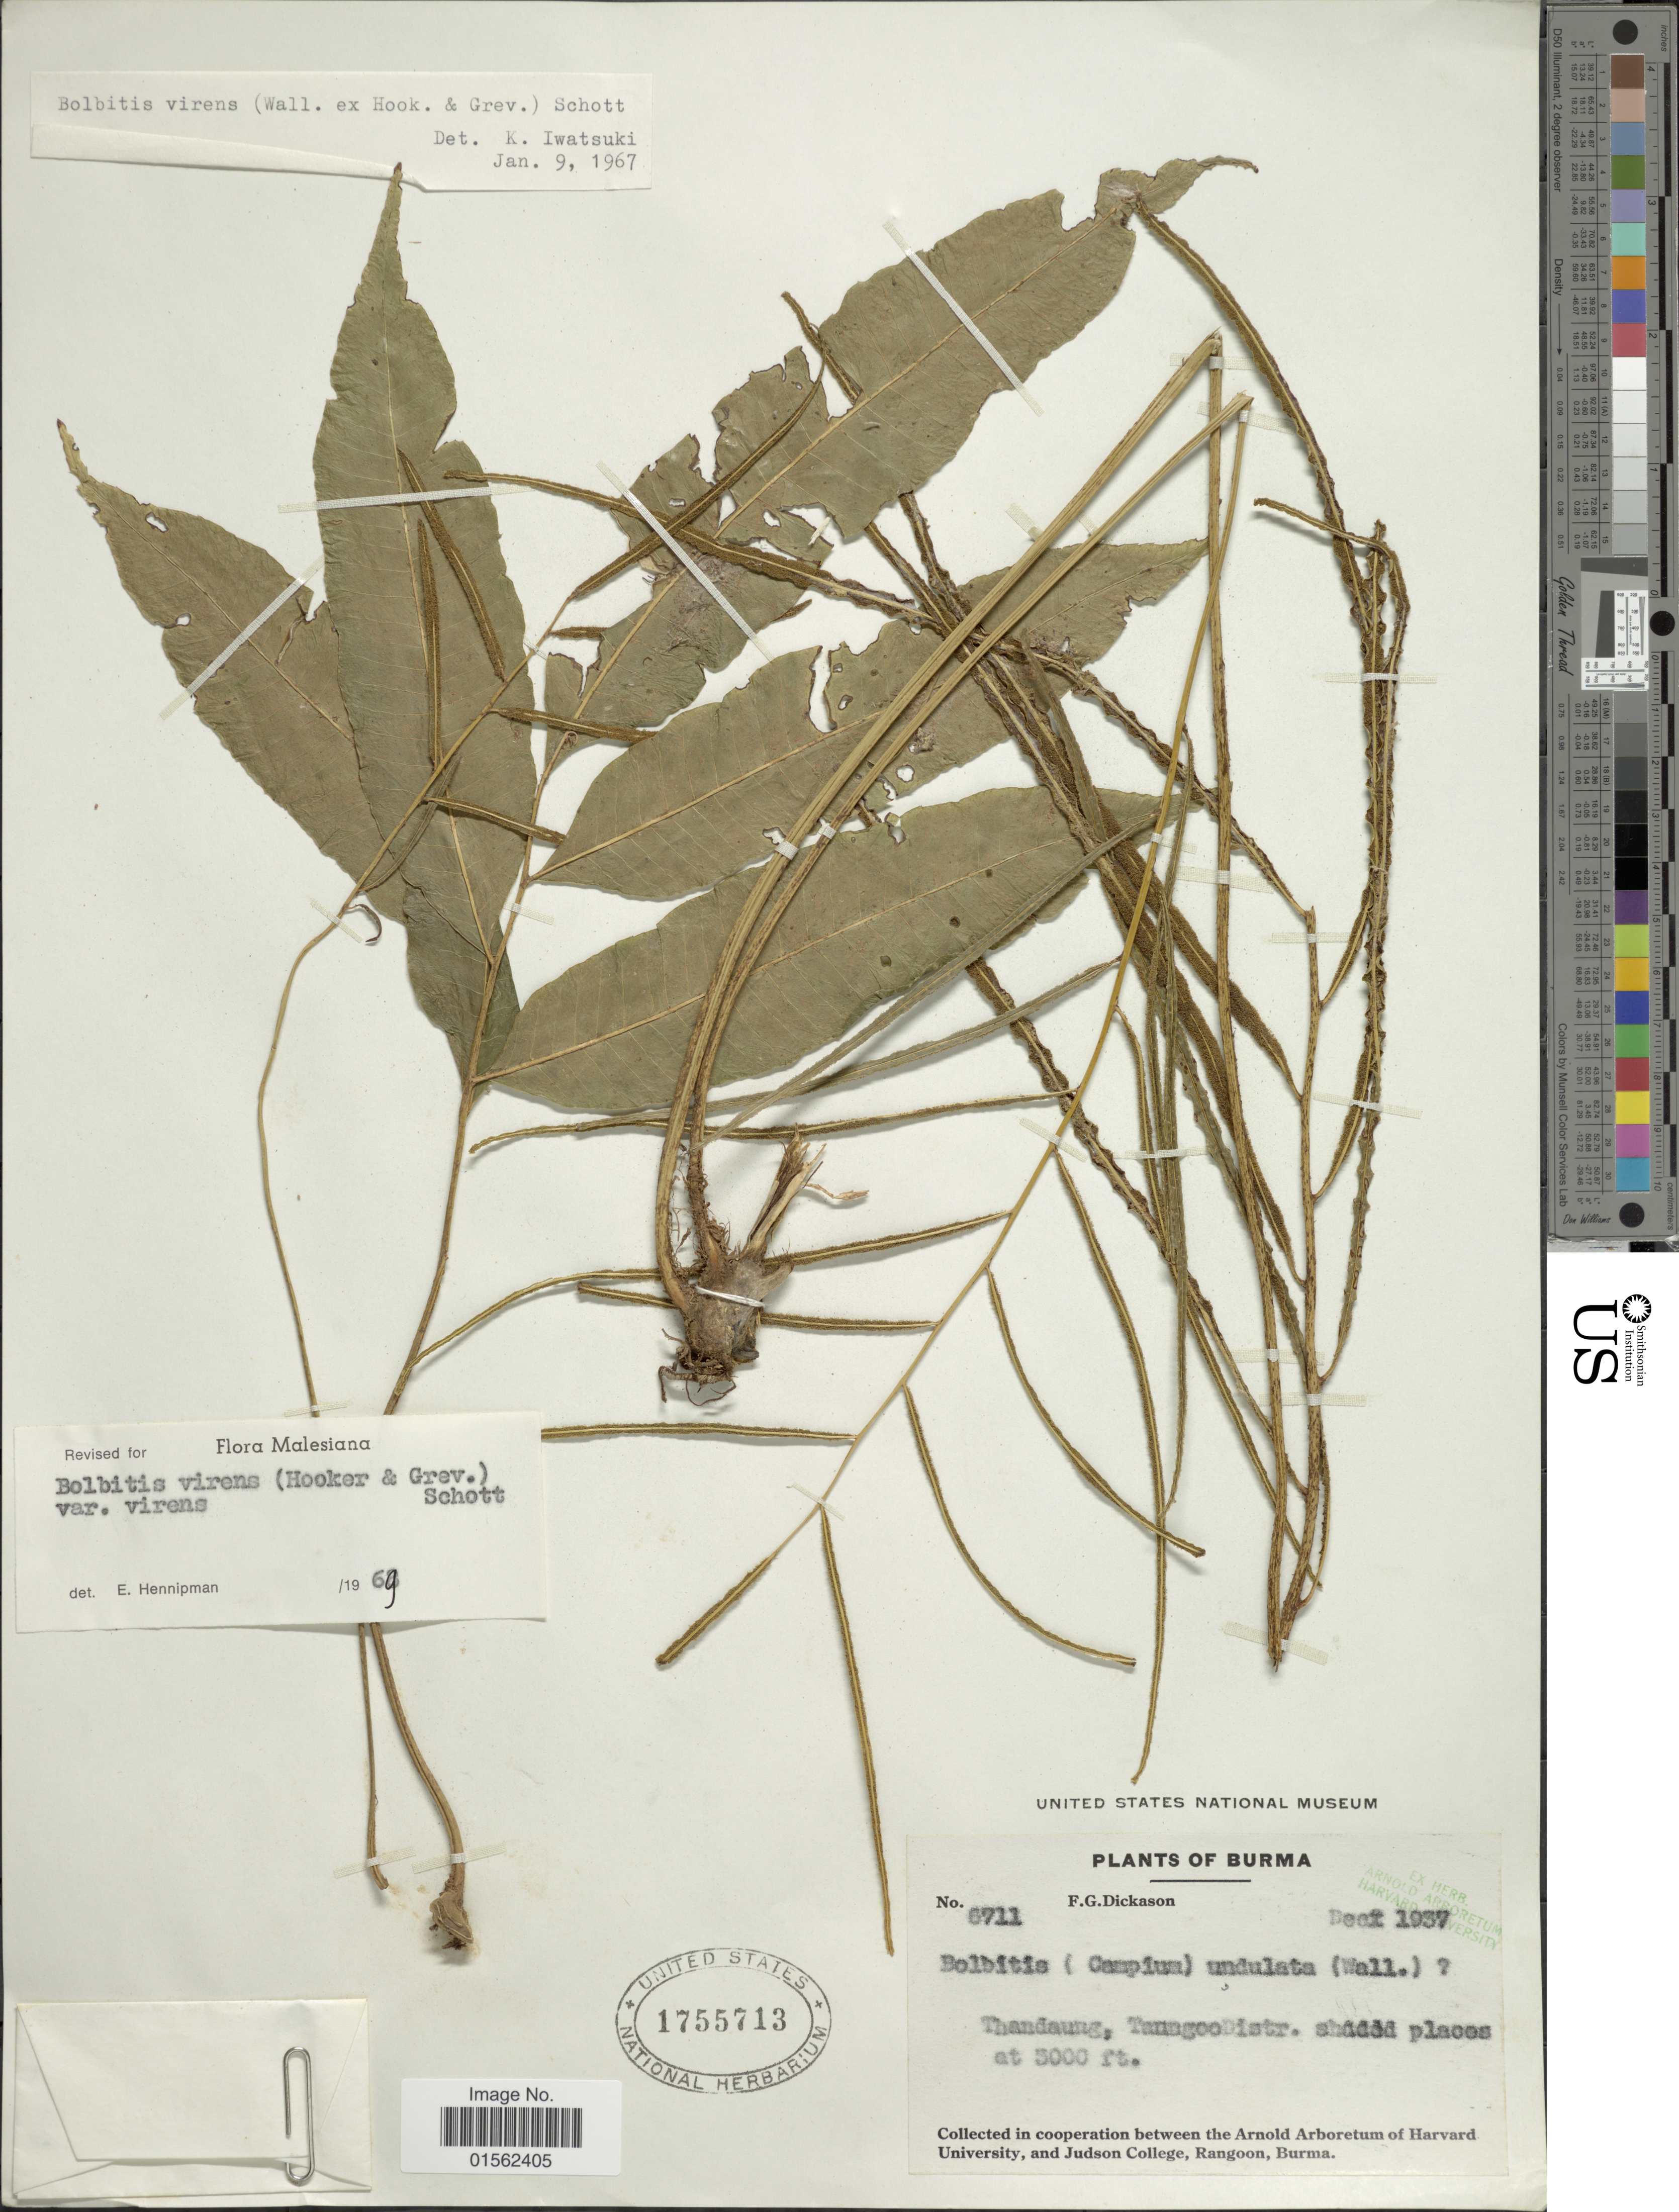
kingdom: Plantae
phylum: Tracheophyta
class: Polypodiopsida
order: Polypodiales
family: Dryopteridaceae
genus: Bolbitis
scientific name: Bolbitis virens var. virens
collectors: F. Dickason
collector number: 6711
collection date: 1937-12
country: Myanmar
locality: Burma, Thandung, Tanagoo Distr. [interpreted]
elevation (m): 914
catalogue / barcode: US 1755713